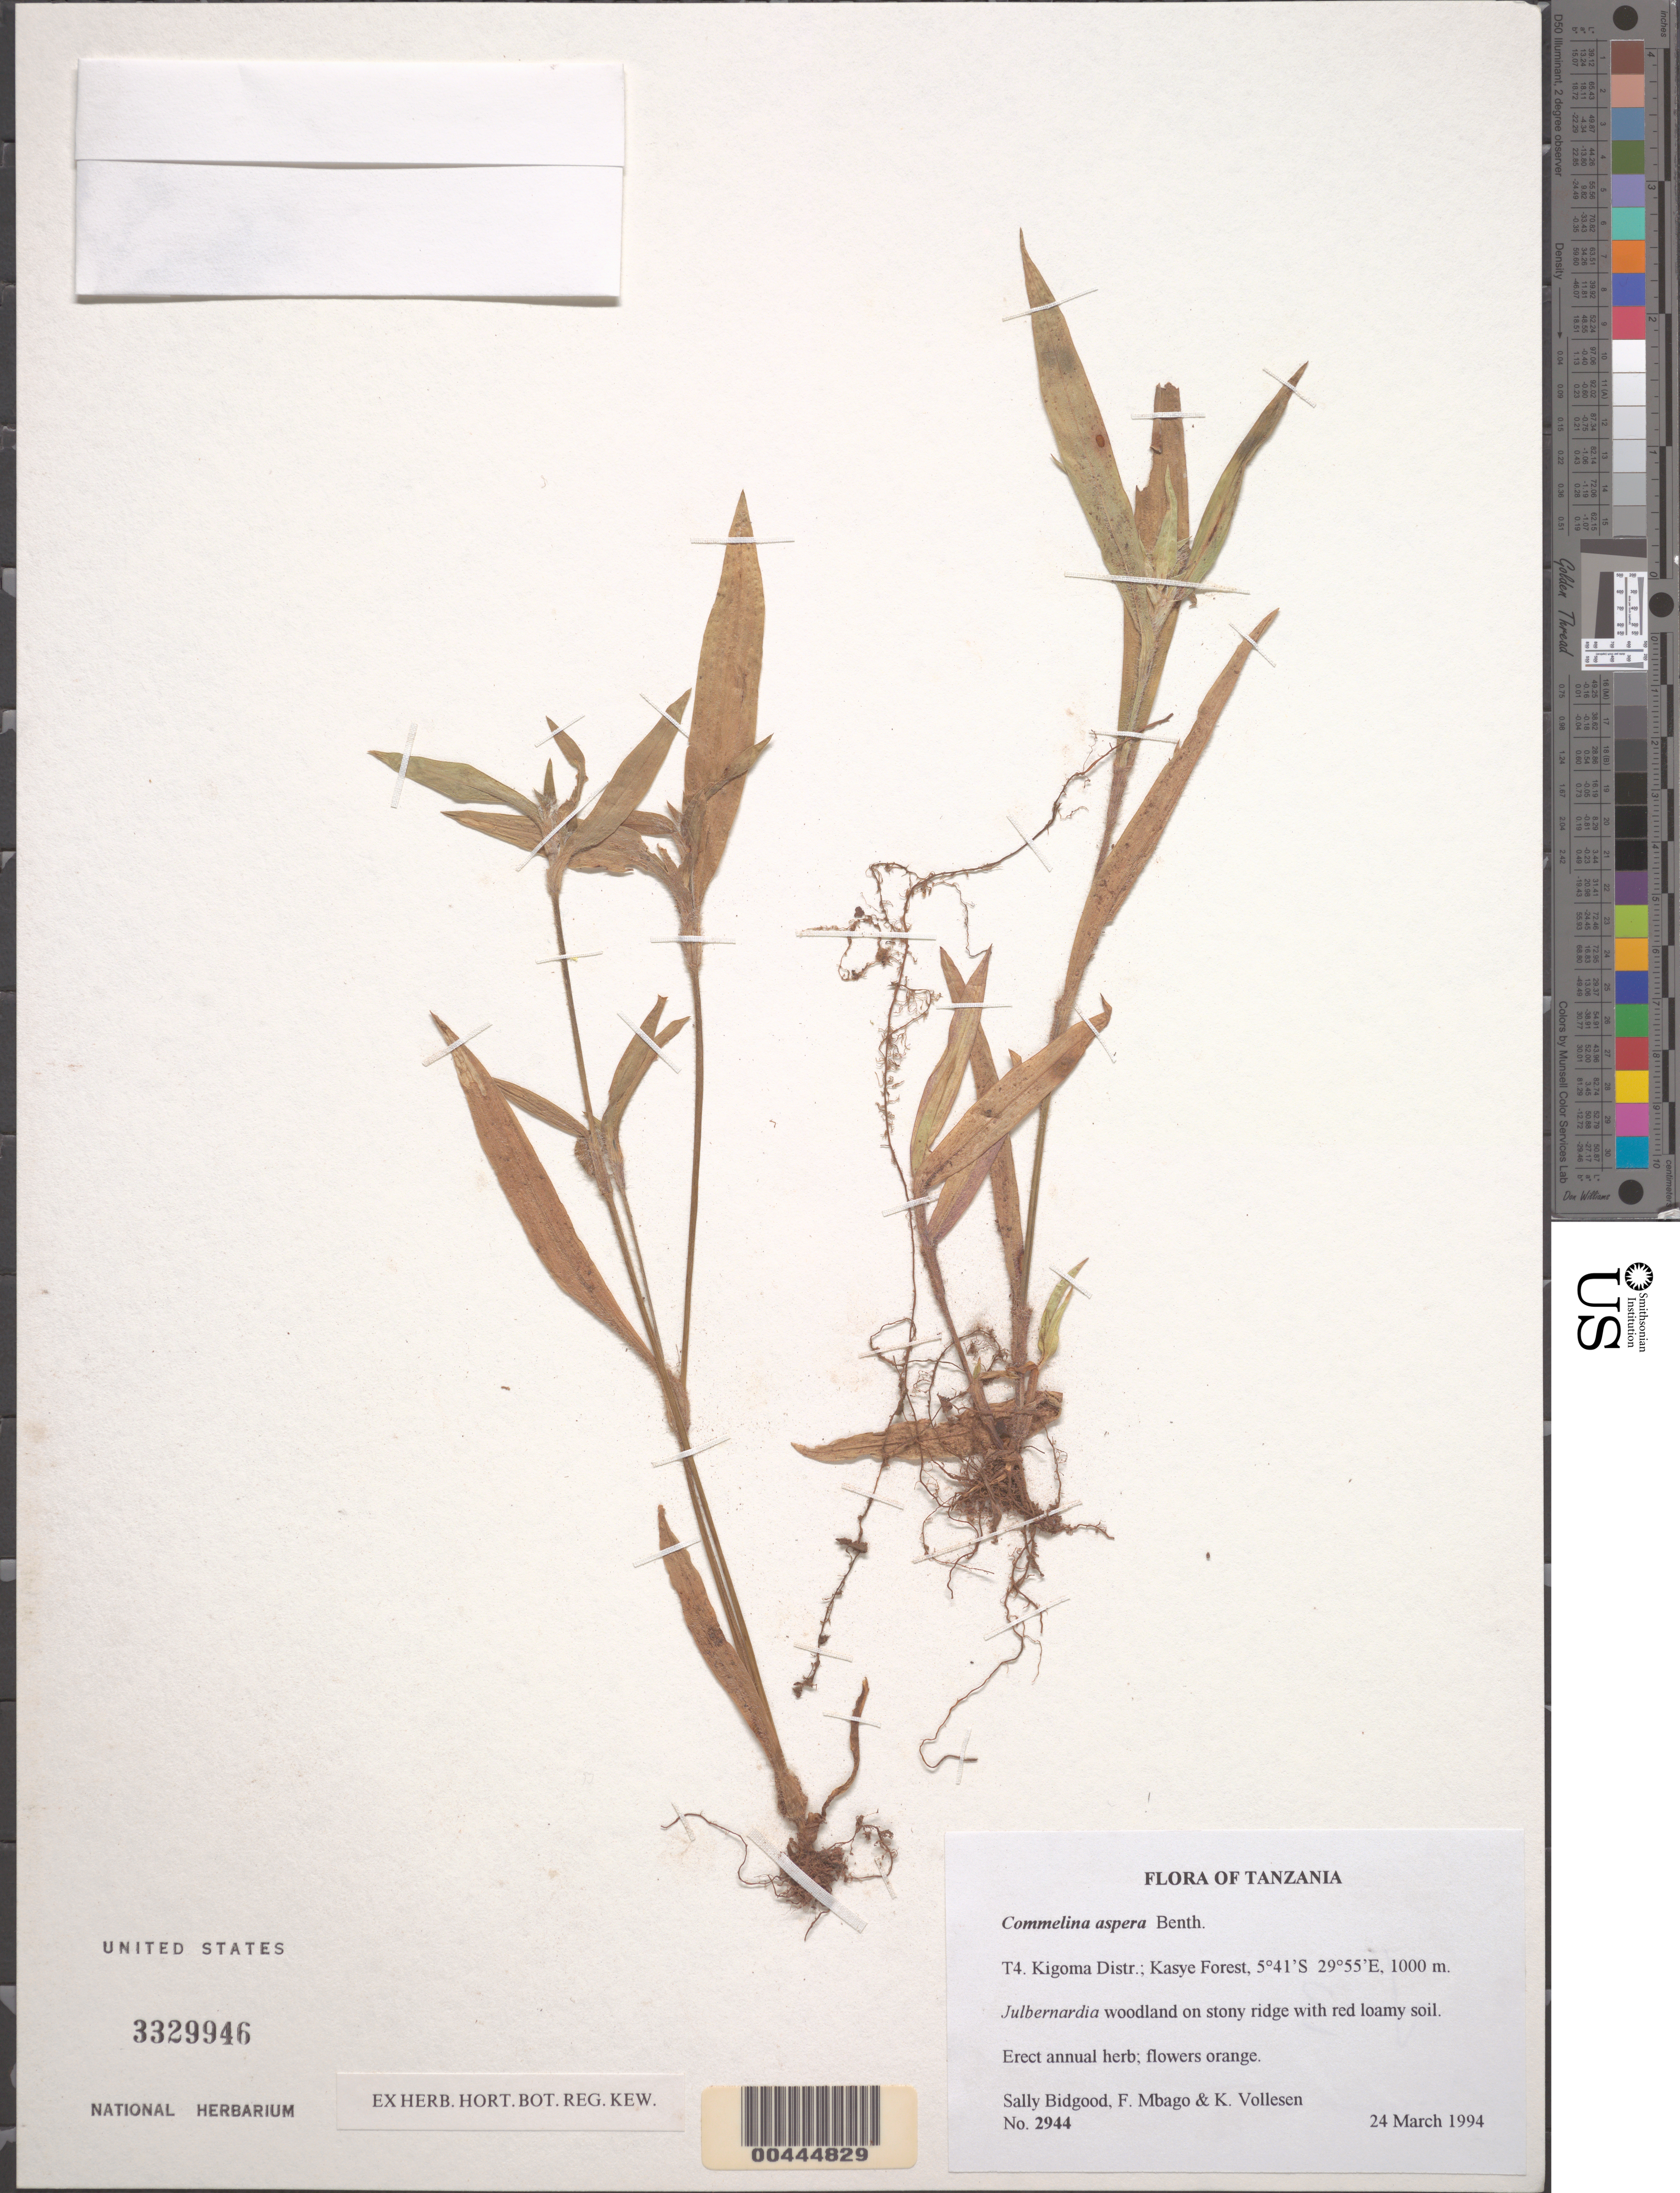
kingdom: Plantae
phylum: Tracheophyta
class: Liliopsida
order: Commelinales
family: Commelinaceae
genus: Commelina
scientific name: Commelina aspera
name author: G. Don ex Benth.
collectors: G. Bidgood, F. Mbago & K. Vollesen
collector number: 2944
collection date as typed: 24 Mar 1994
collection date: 1994-03-24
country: Tanzania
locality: T4, kigoma dist, kasye forest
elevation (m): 1000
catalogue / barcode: US 3329946